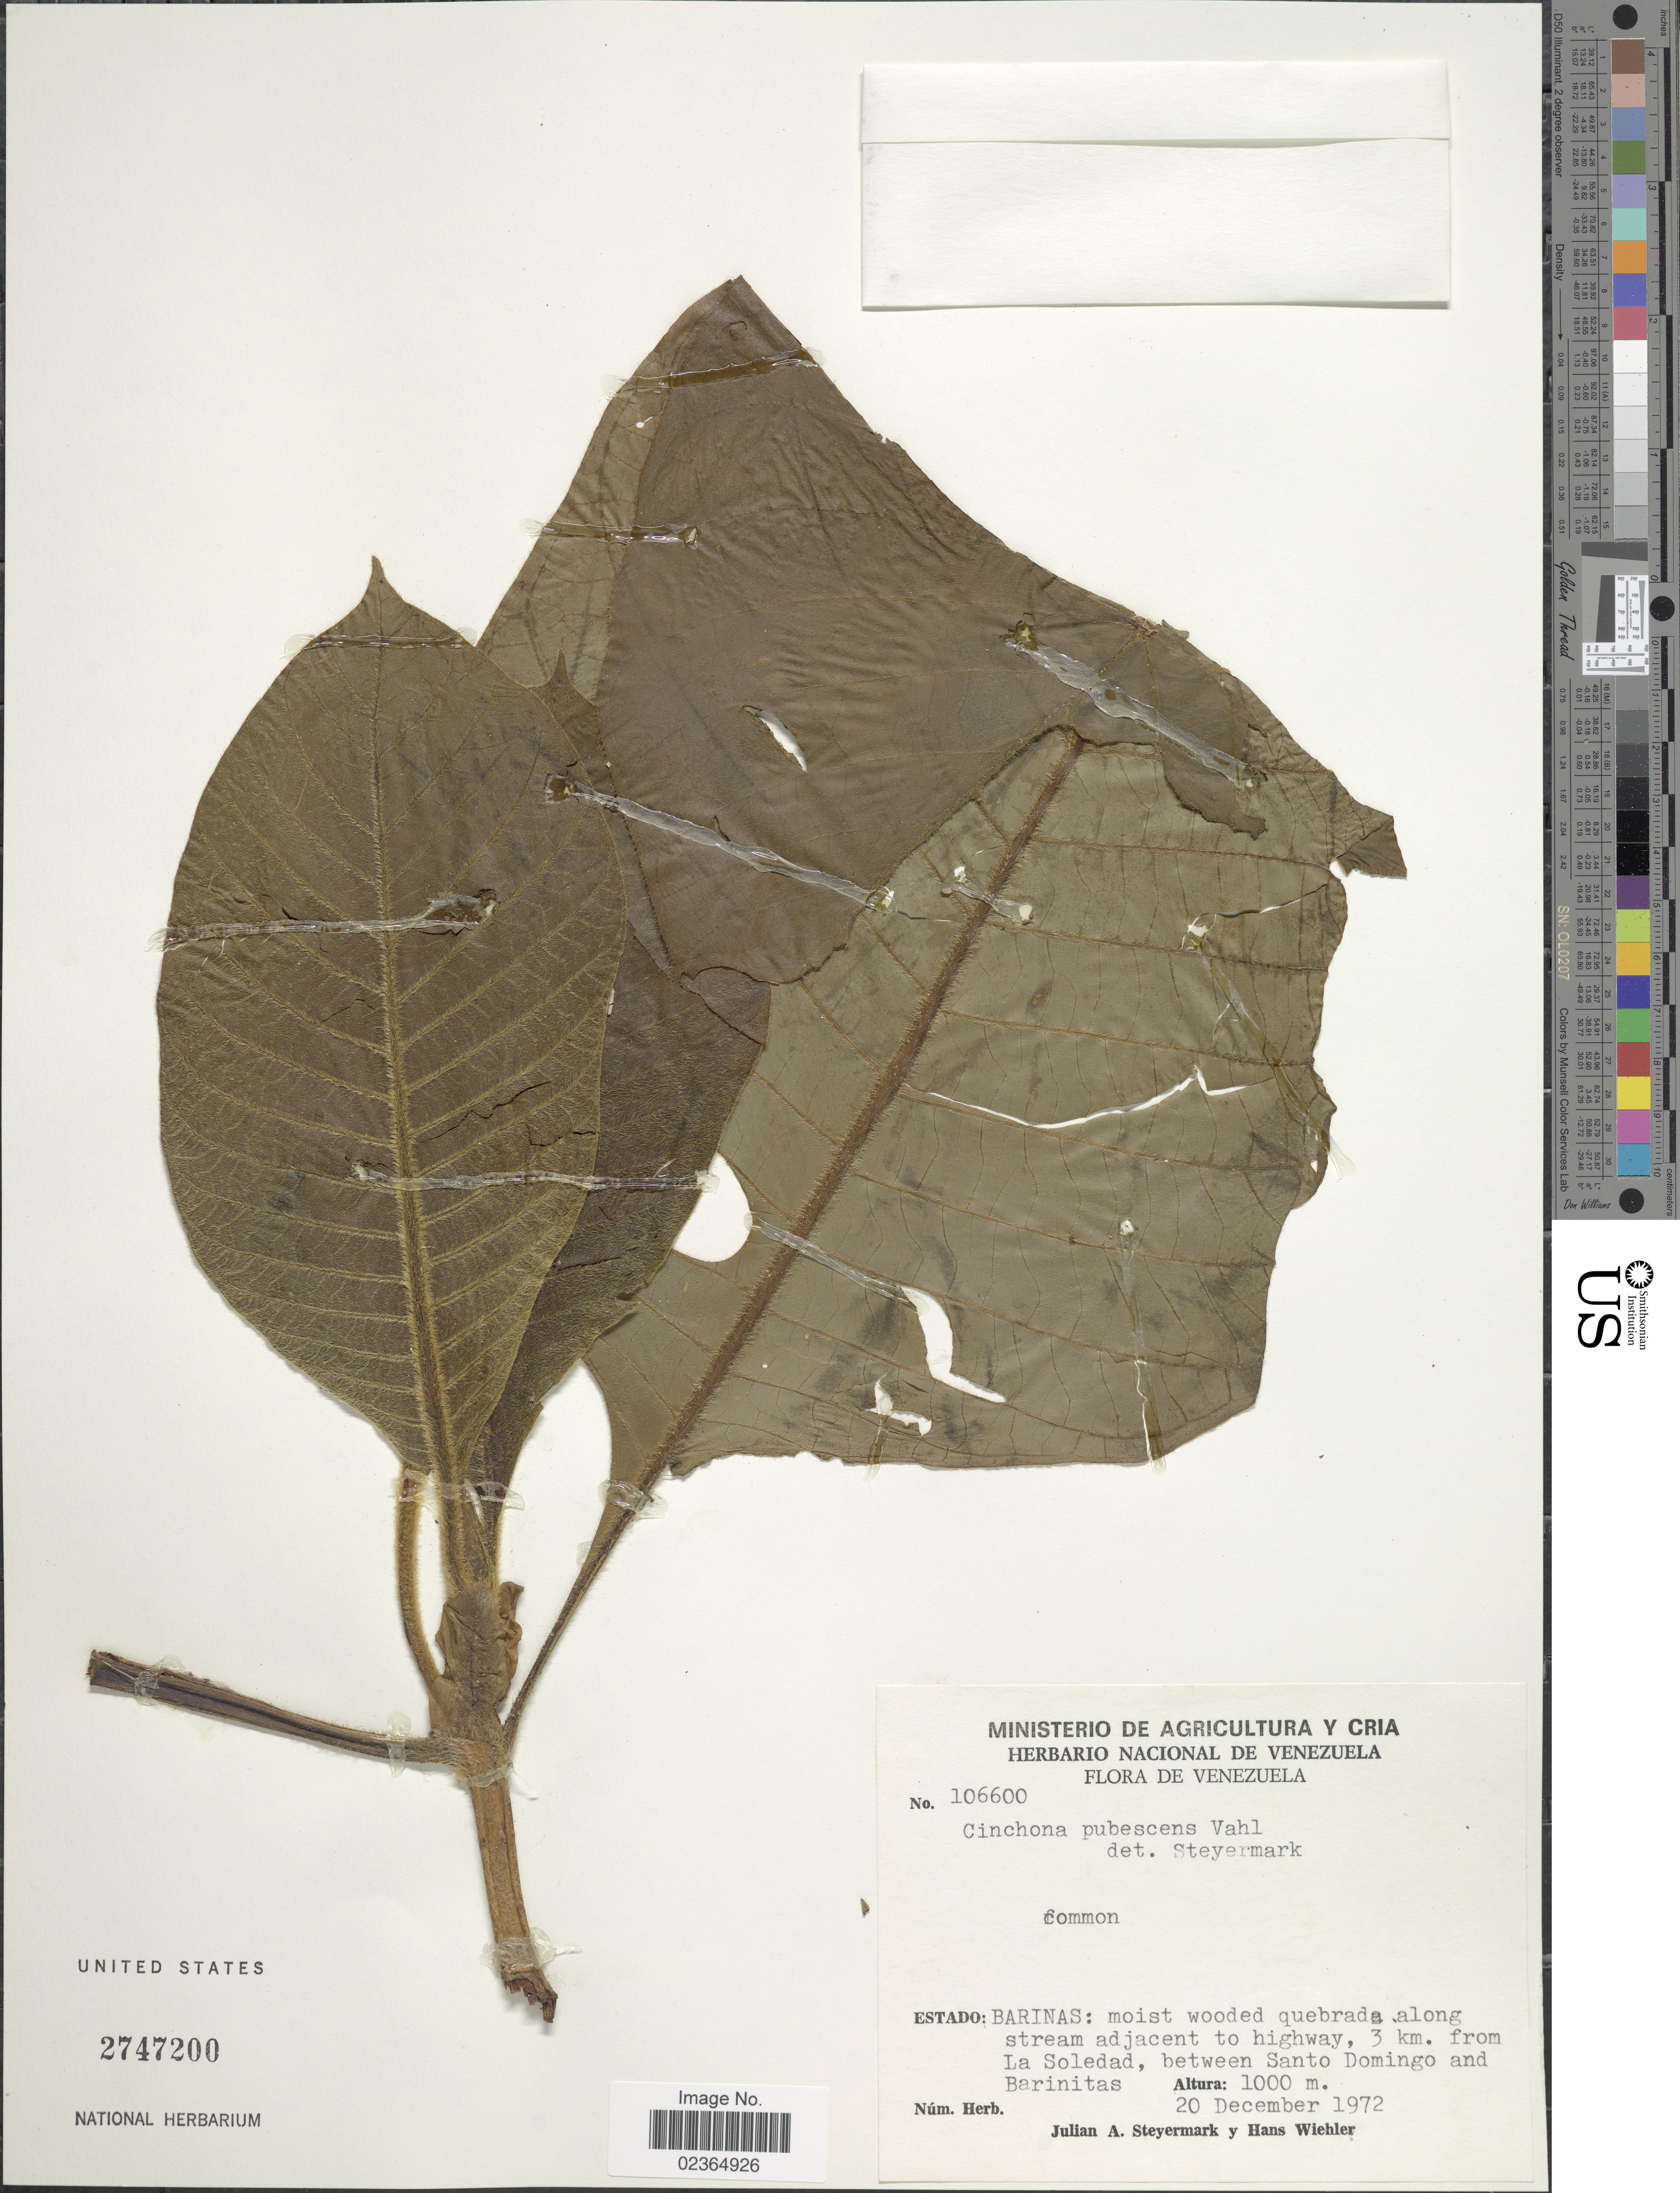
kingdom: Plantae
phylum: Tracheophyta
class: Magnoliopsida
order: Gentianales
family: Rubiaceae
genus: Cinchona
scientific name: Cinchona pubescens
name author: Vahl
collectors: J. Steyermark & H. J. Wiehler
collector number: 106600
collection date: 1972-12-20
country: Venezuela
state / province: Barinas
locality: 3 km. from La Soledad, between Santo Domingo and Barinitas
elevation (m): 1000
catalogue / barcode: US 2747200